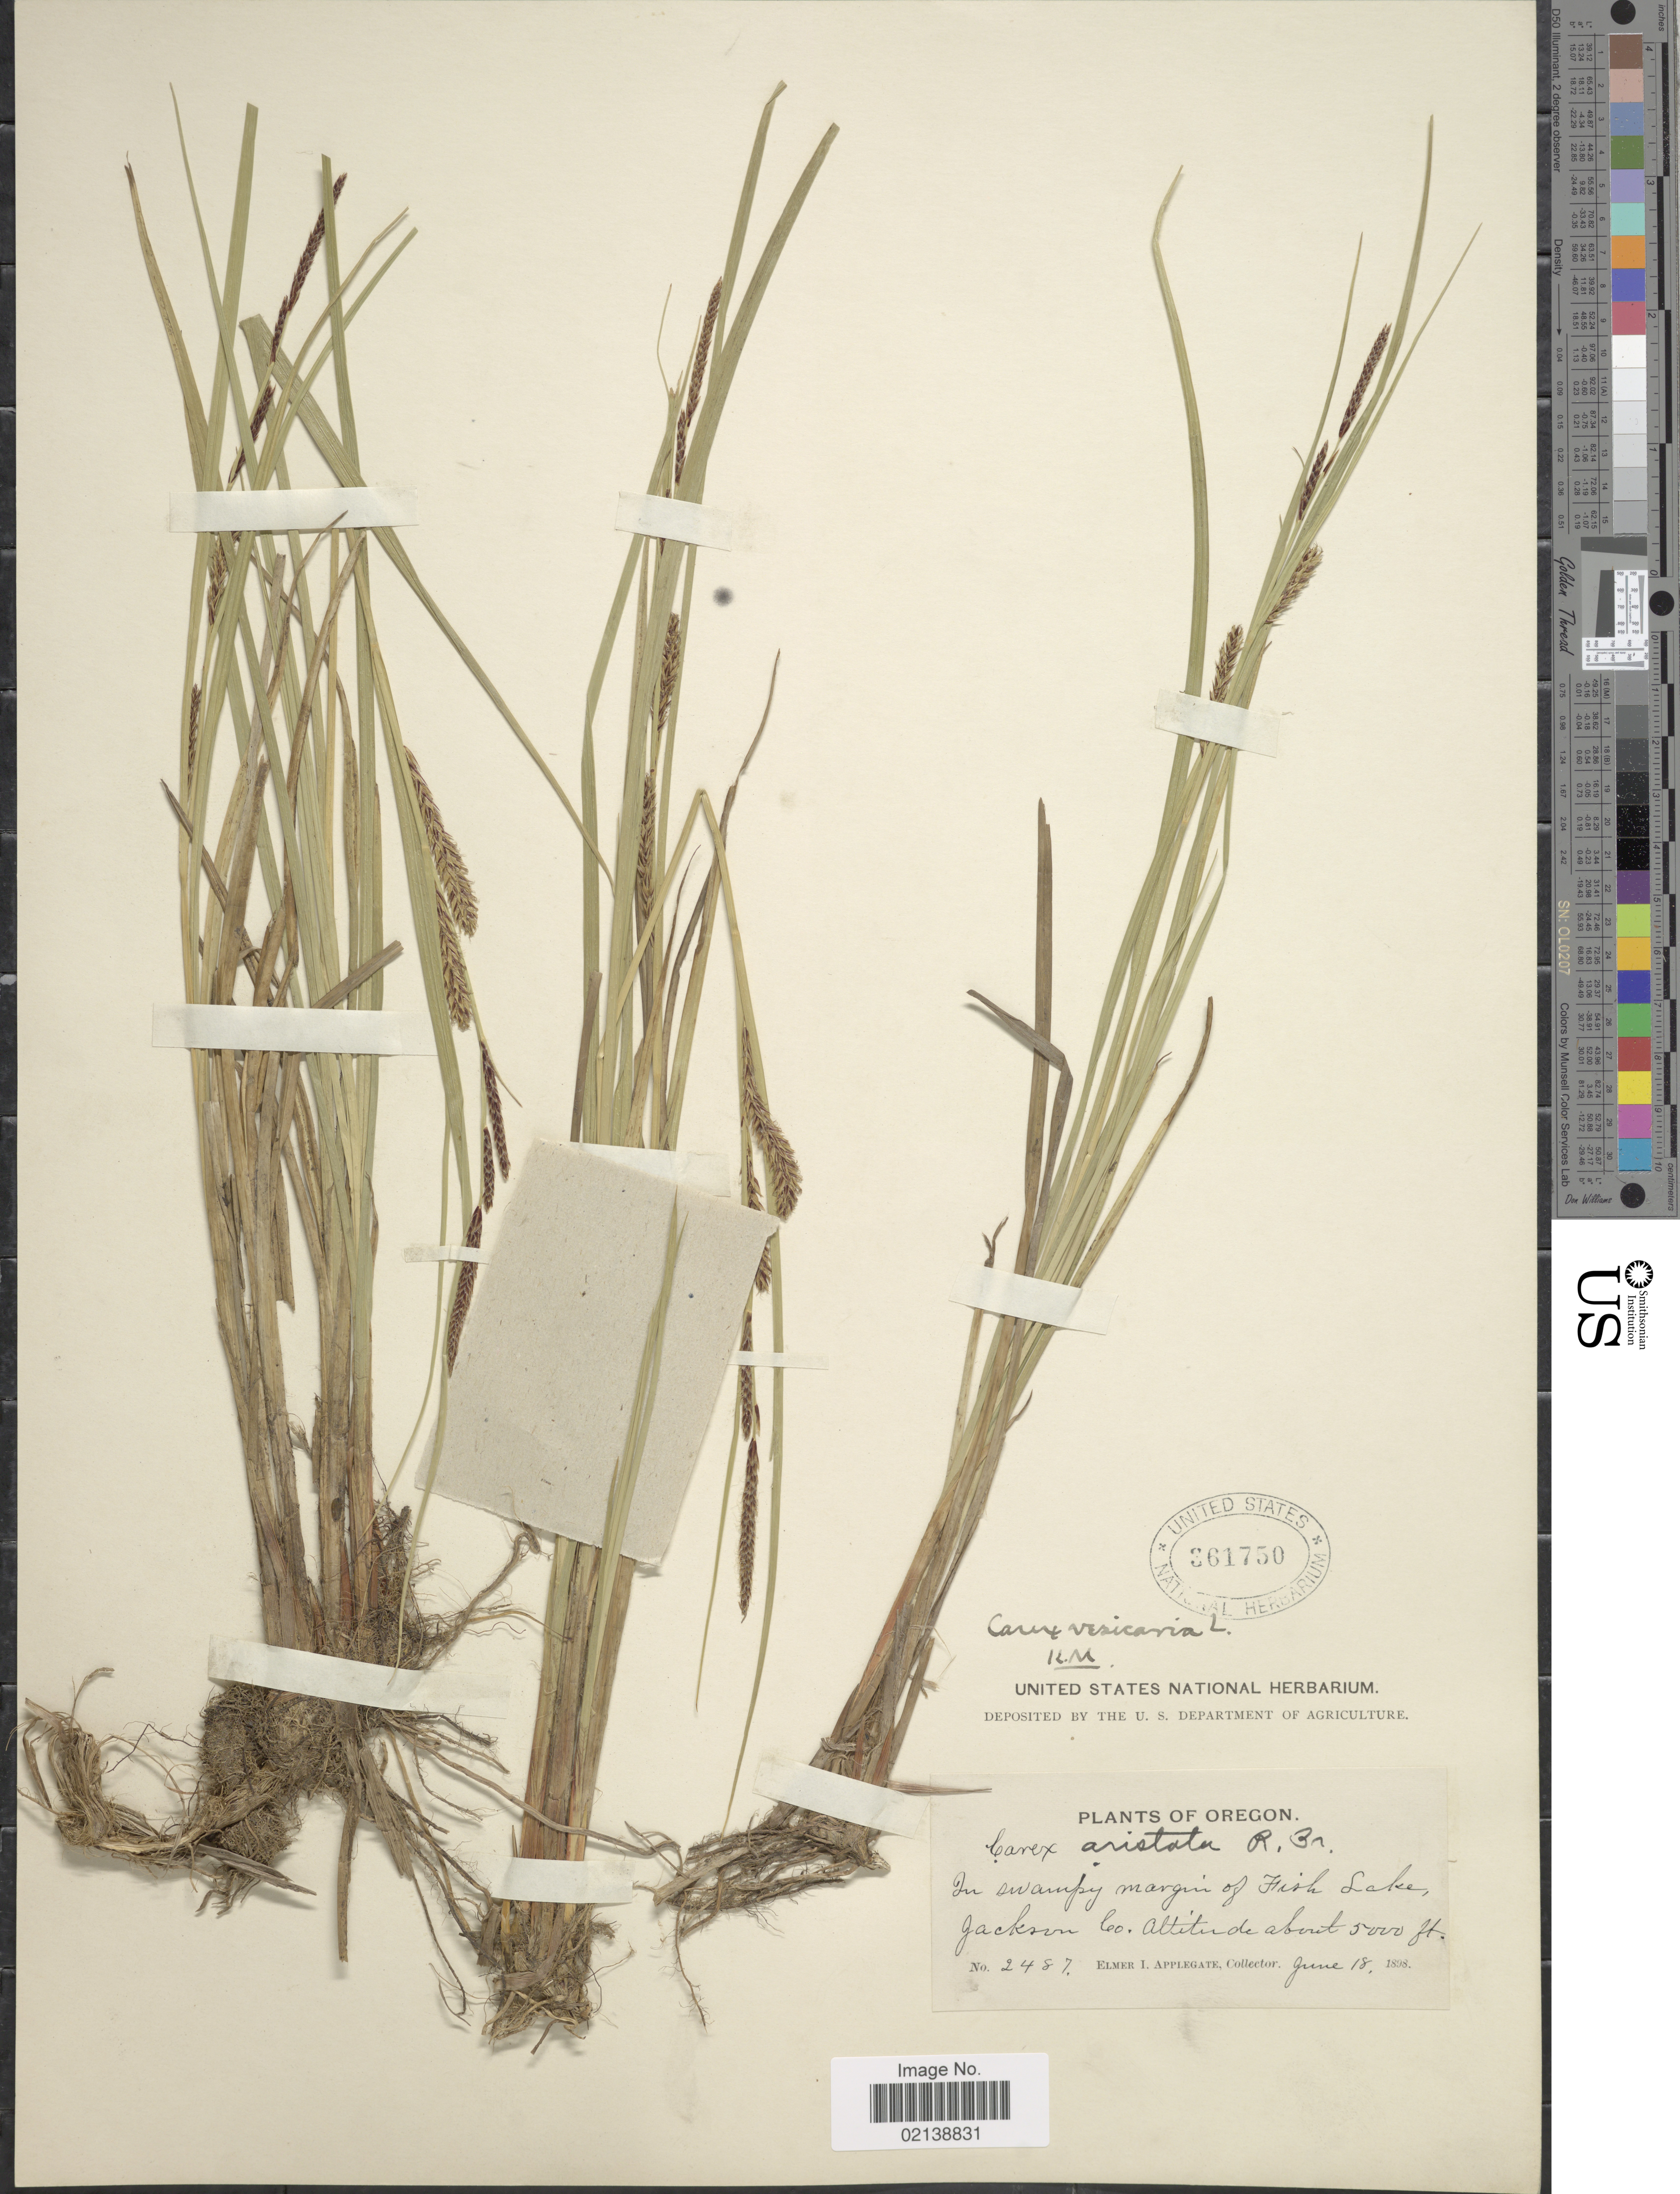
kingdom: Plantae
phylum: Tracheophyta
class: Liliopsida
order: Poales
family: Cyperaceae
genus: Carex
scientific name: Carex vesicaria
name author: L.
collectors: E. I. Applegate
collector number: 2487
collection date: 1898-06-18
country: United States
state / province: Oregon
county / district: Jackson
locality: In swampy margin of Fish Lake, Jackson Co.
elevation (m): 1524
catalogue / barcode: US 361750